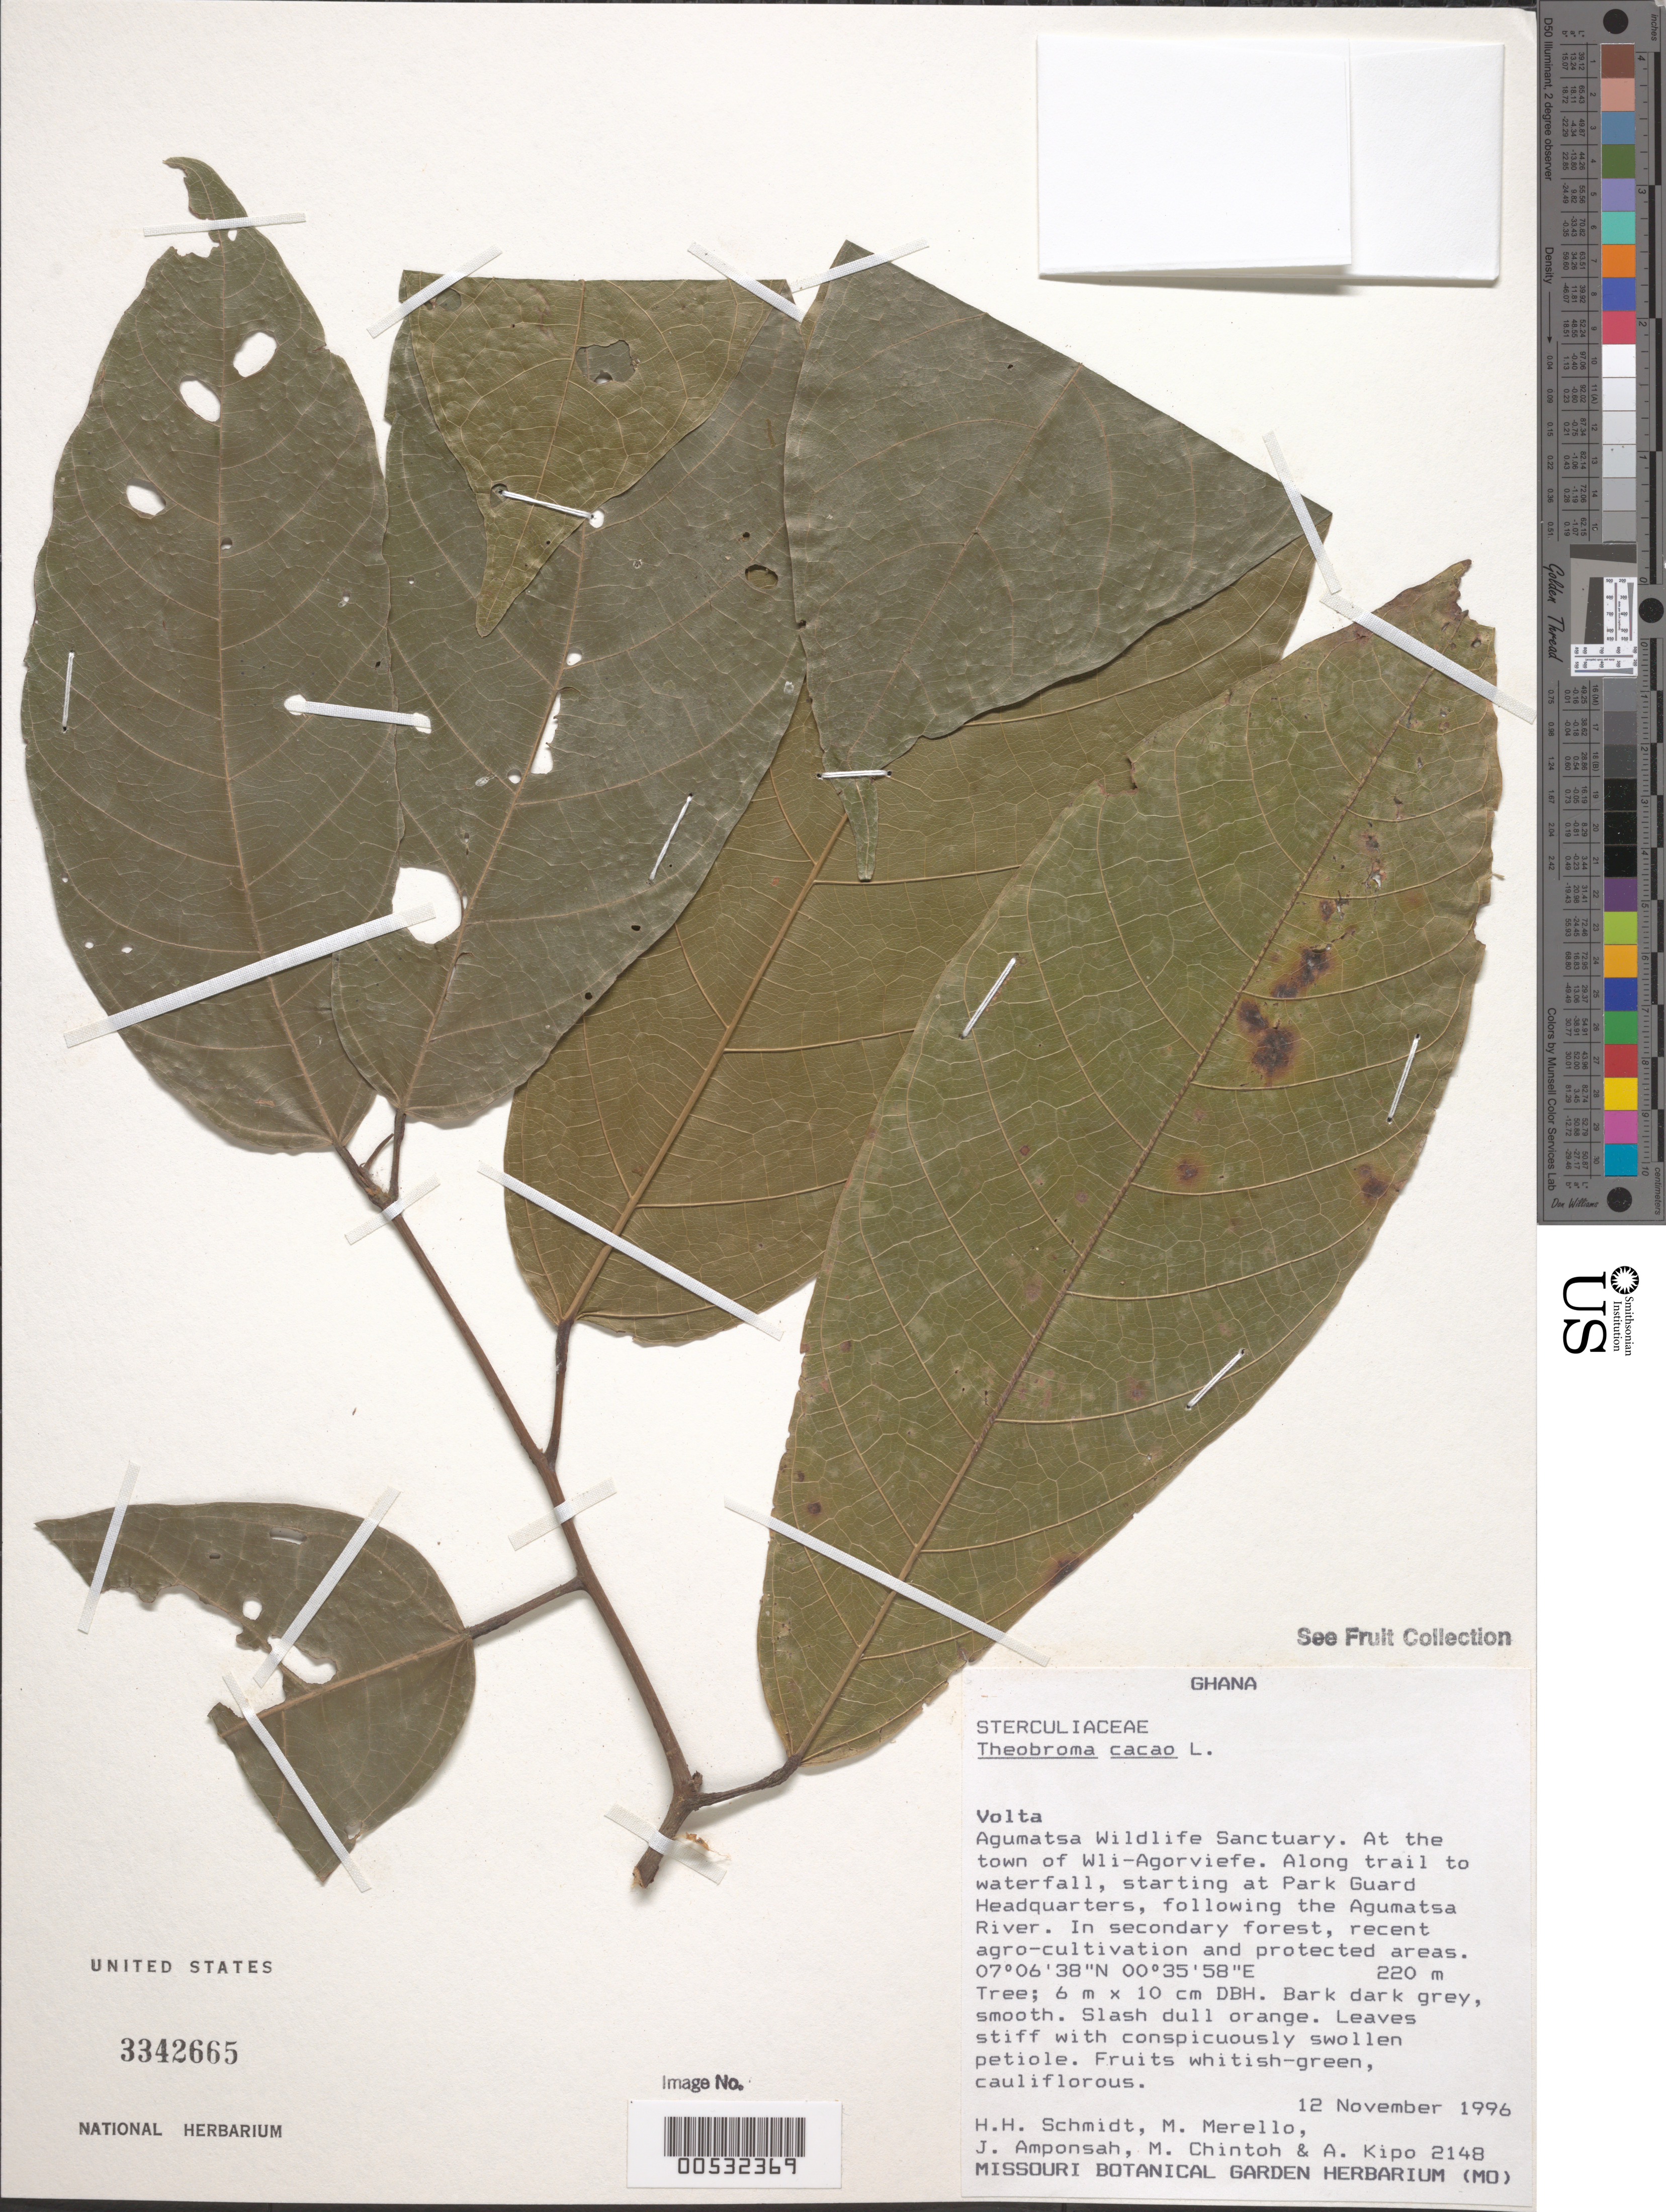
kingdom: Plantae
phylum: Tracheophyta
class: Magnoliopsida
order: Malvales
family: Malvaceae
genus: Theobroma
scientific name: Theobroma cacao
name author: L.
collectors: H. H. Schmidt, M. Merello, J. Amponsah, M. Chintoh & A. Kipo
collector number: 2148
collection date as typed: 12 Nov 1996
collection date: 1996-11-12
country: Ghana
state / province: Volta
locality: Agumatsa Wildlife Sanctuary. at the town of Wli-Agorviefe. Along trail to waterfall, starting at park guard headquarters, following the Agumatsa River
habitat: In secondaryforest, recent agro-cultivation and protected areas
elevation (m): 220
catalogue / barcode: US 3342665